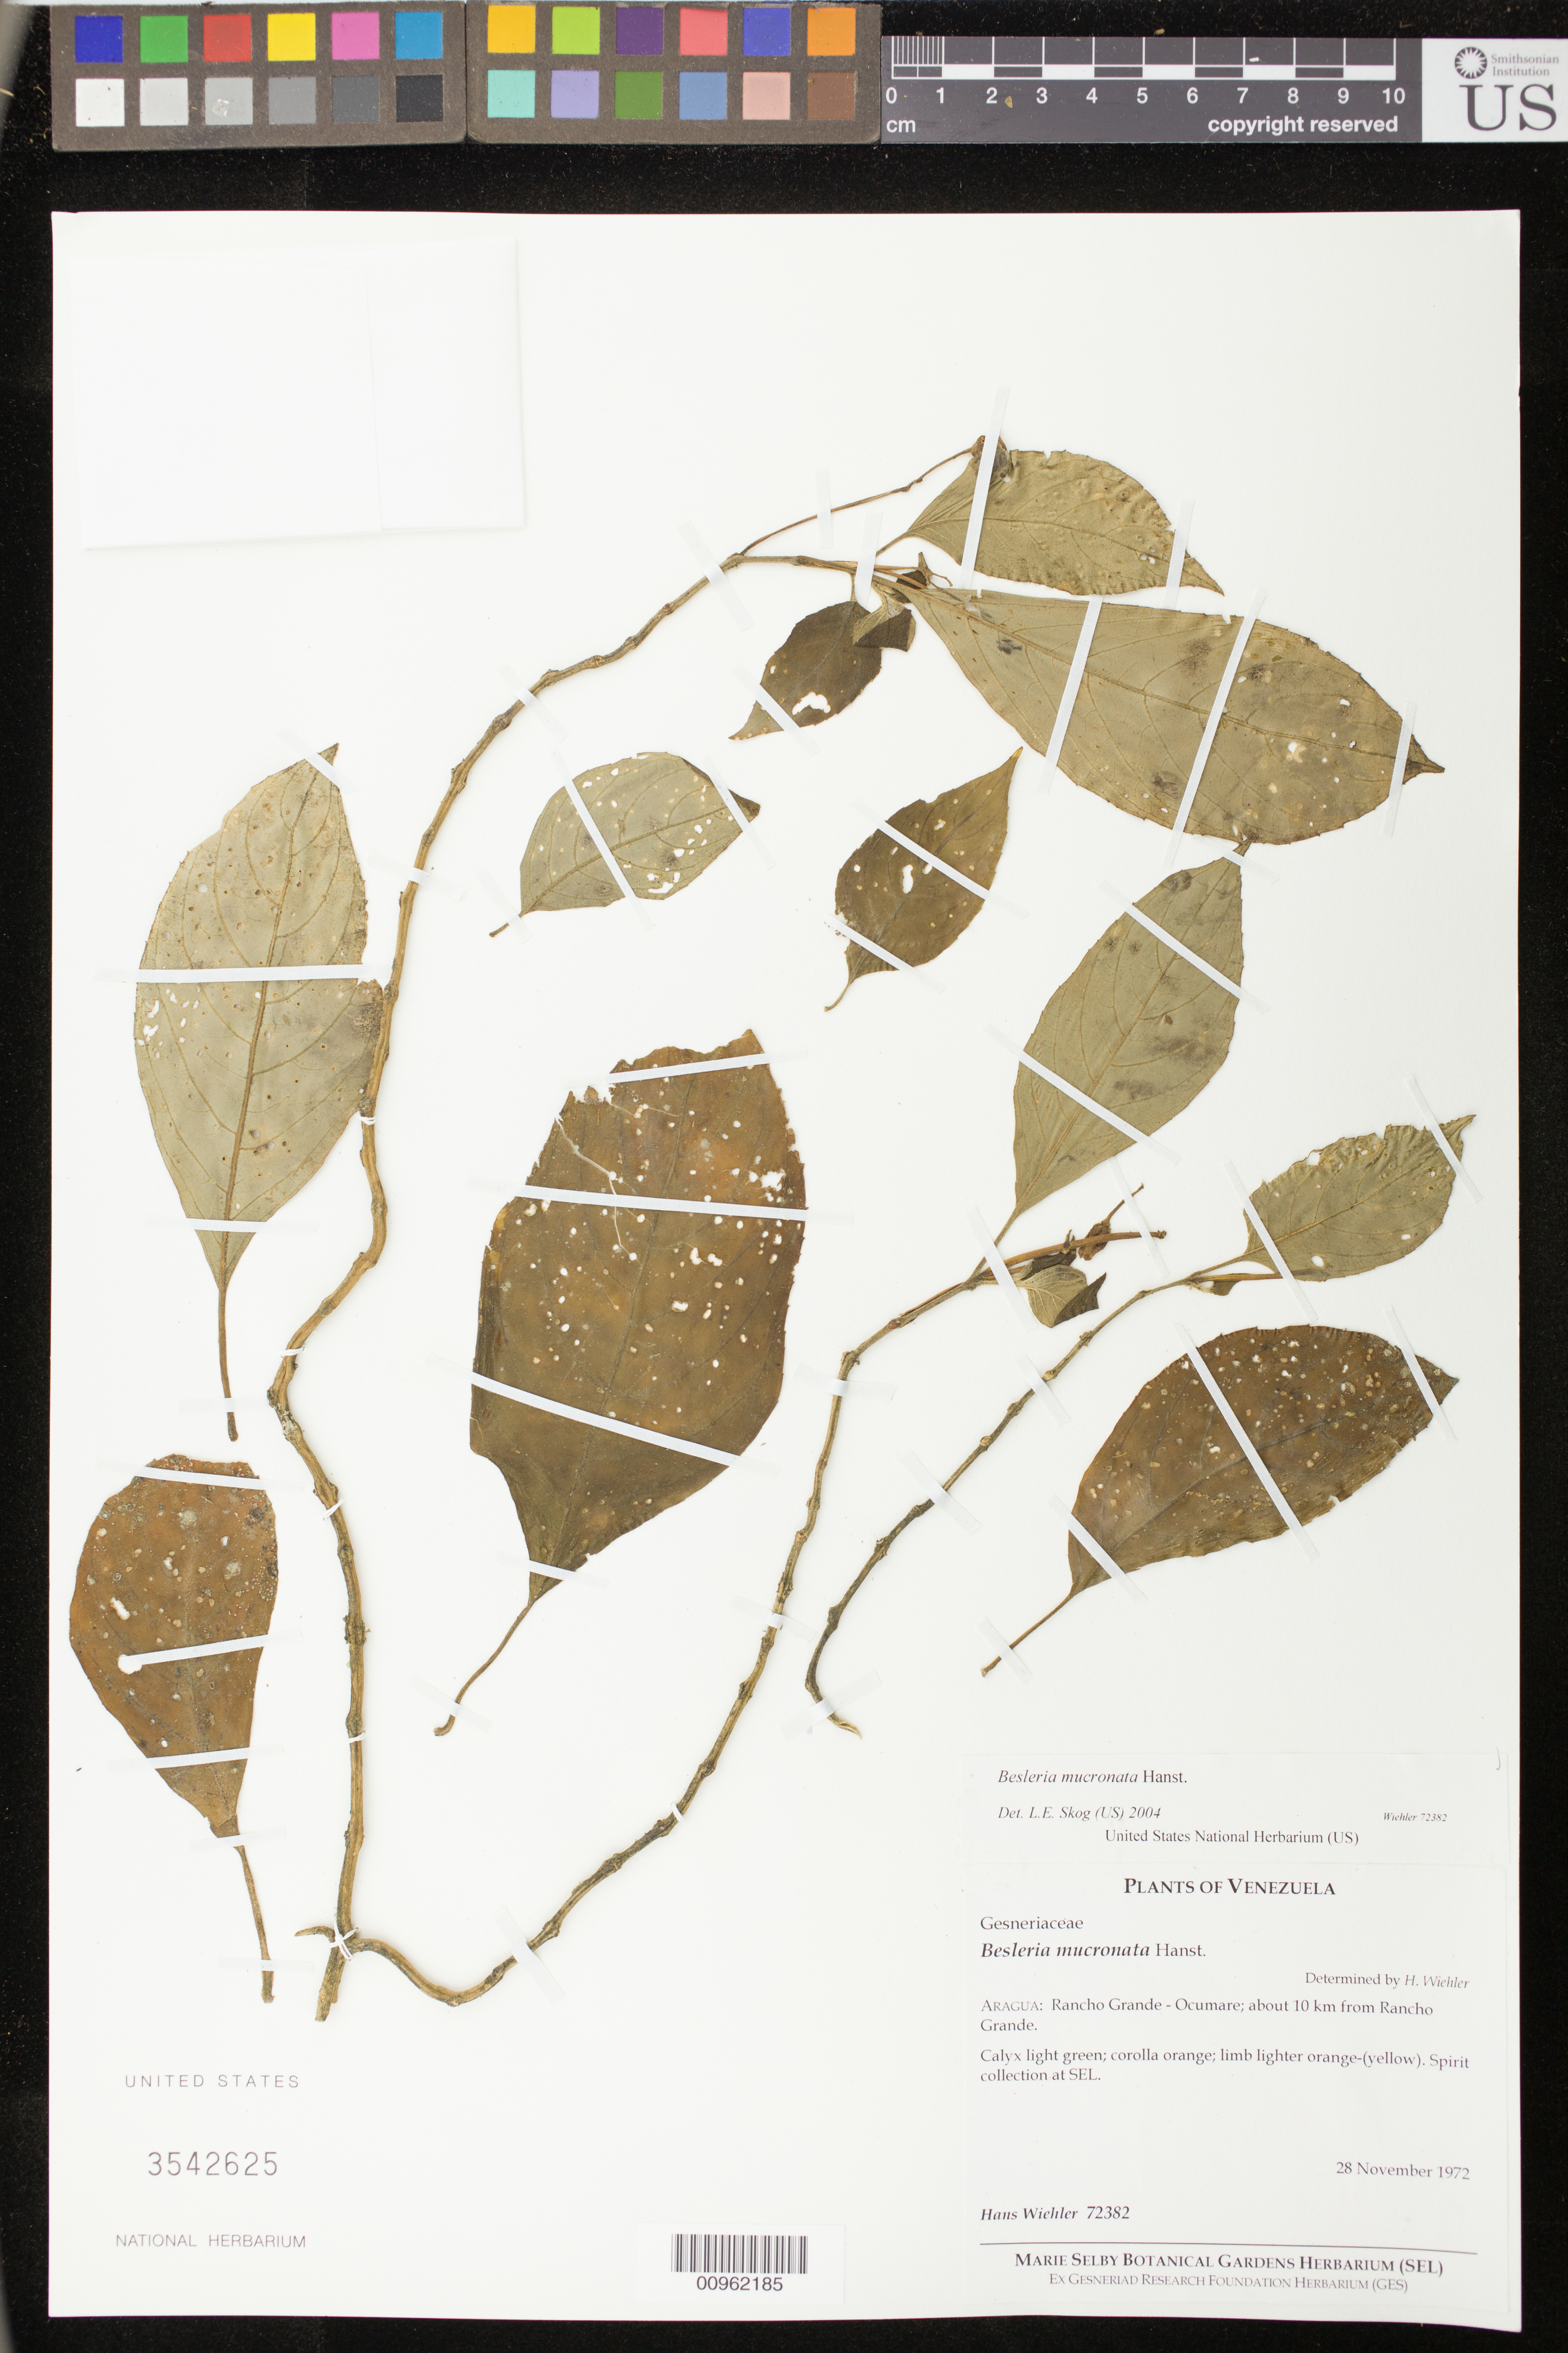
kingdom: Plantae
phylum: Tracheophyta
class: Magnoliopsida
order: Lamiales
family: Gesneriaceae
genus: Besleria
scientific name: Besleria mucronata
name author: Hanst.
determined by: Skog, Laurence E.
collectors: H. J. Wiehler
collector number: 72382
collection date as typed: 28 Nov 1972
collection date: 1972-11-28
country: Venezuela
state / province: Aragua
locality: Aragua: Rancho Grande-Ocumare; about 10 km from Rancho Grande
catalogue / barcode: US 3542625